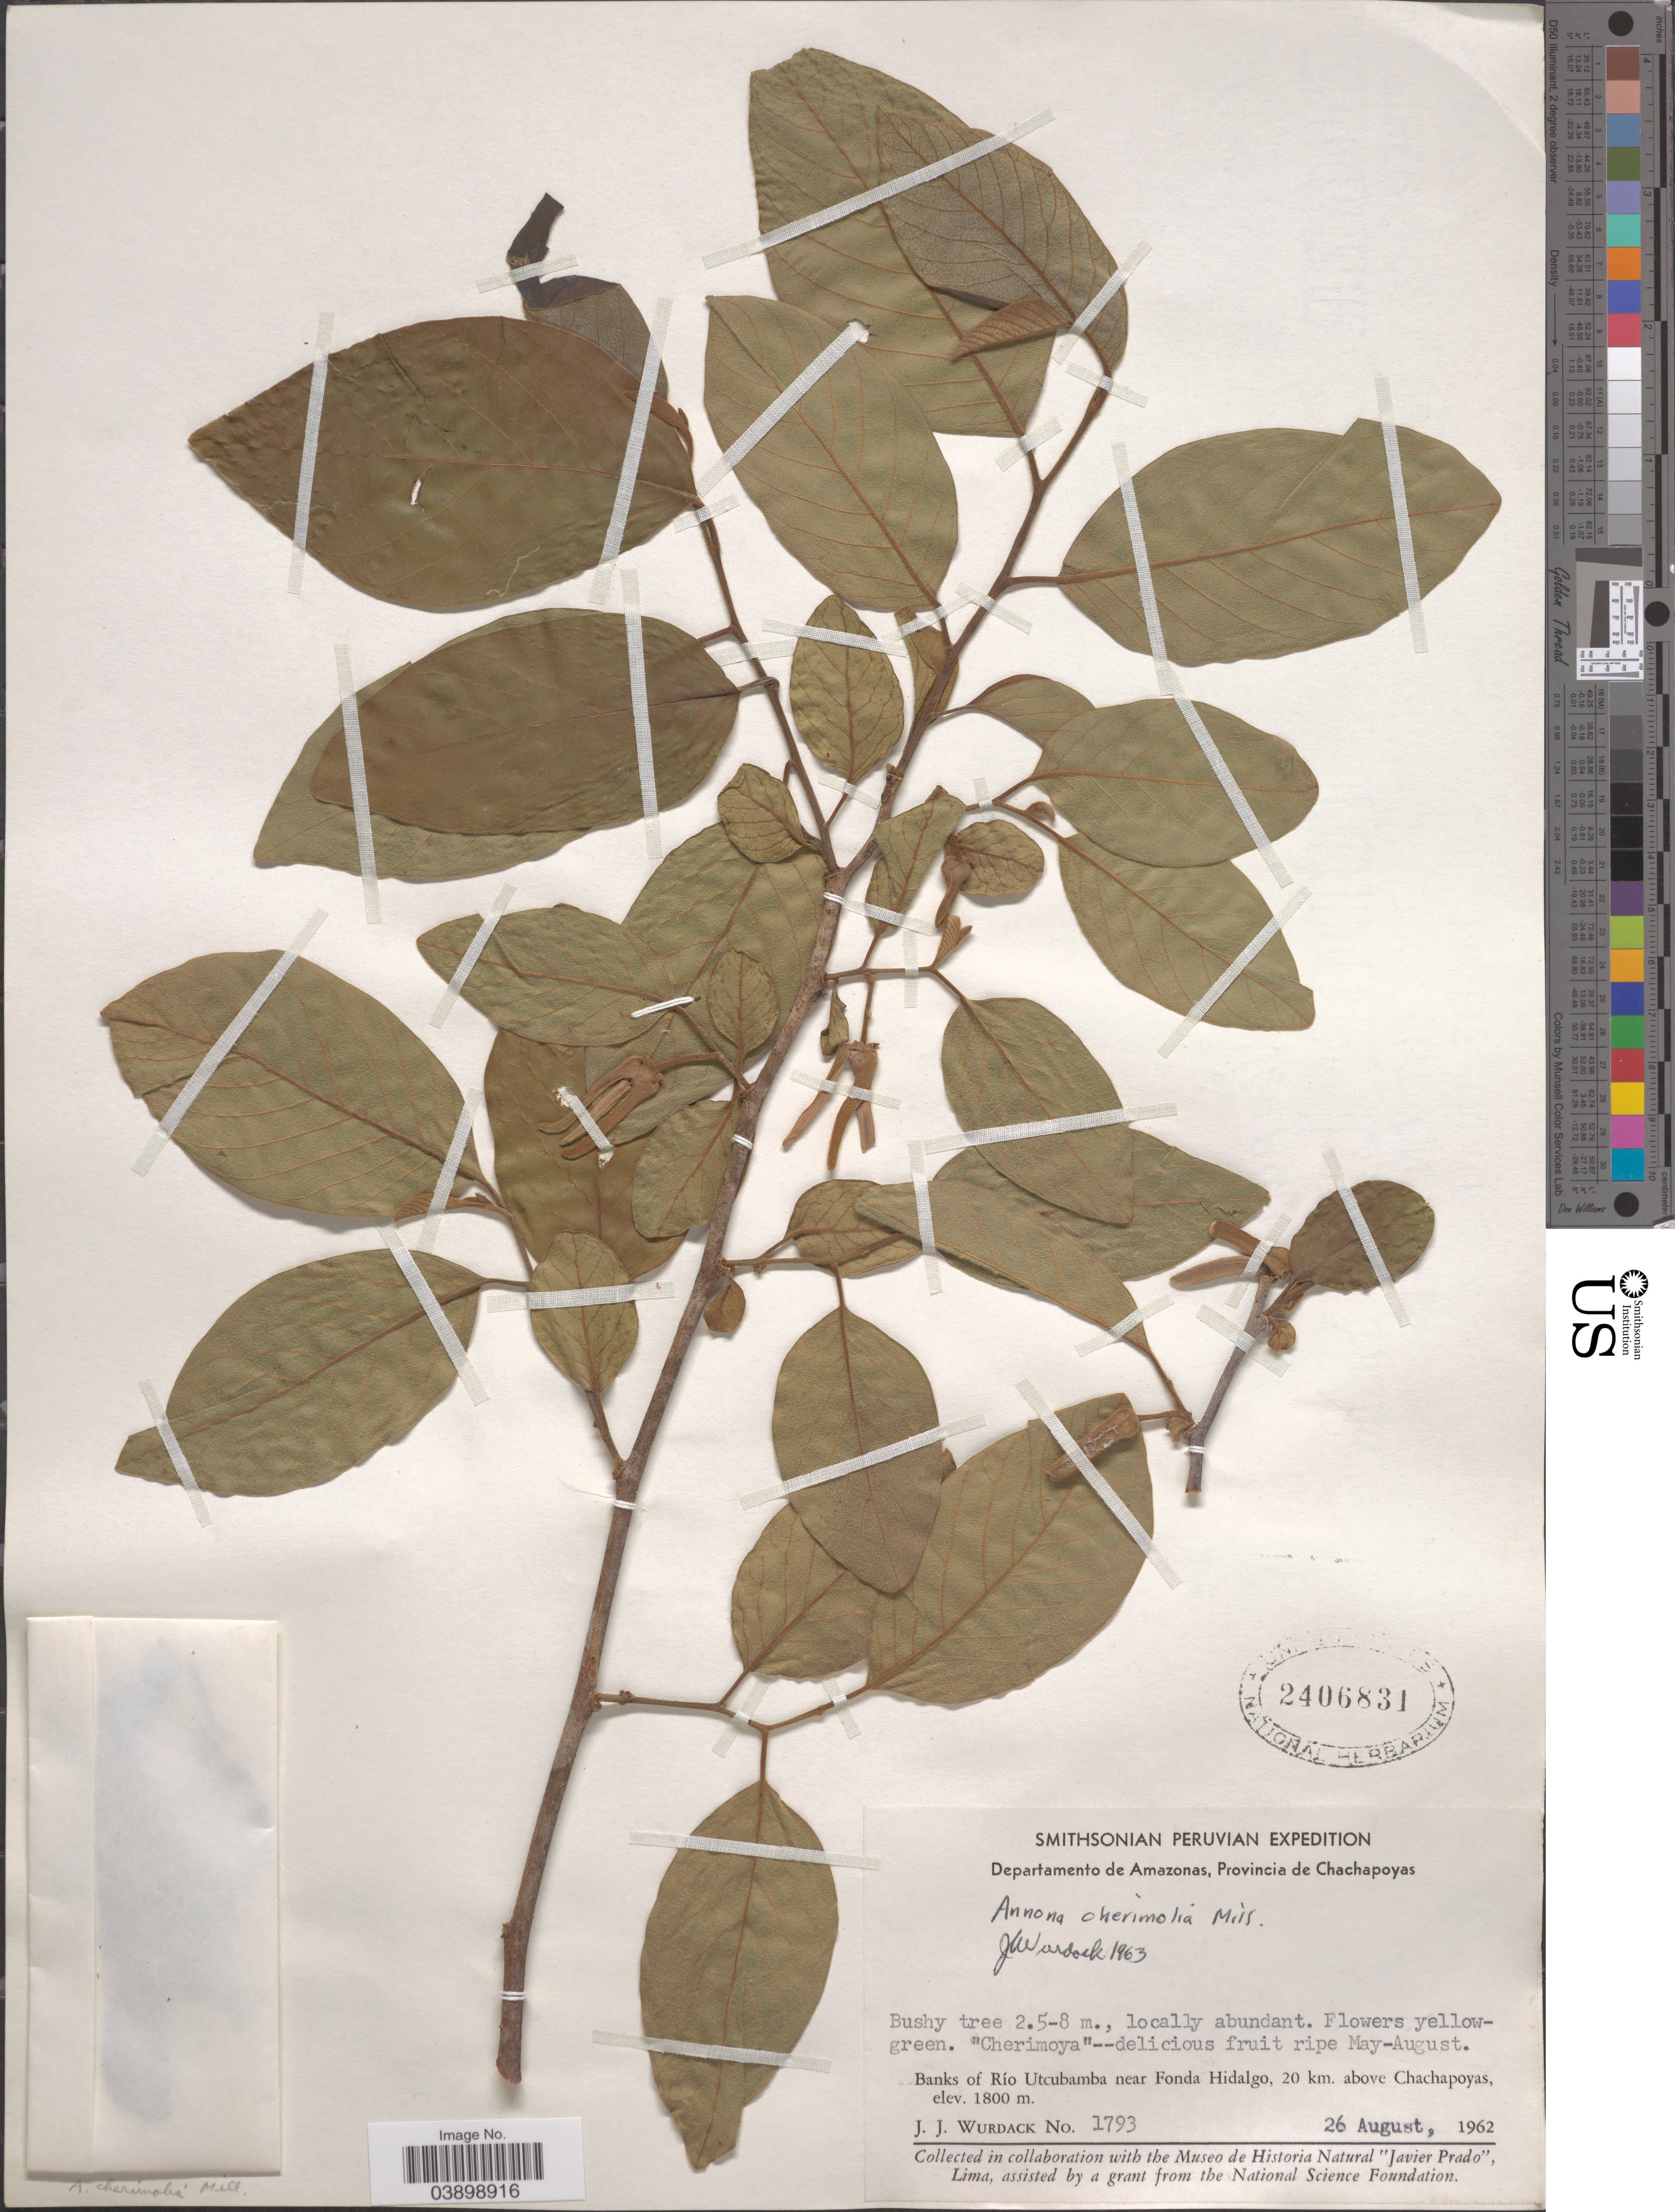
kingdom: Plantae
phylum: Tracheophyta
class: Magnoliopsida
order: Magnoliales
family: Annonaceae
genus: Annona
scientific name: Annona cherimola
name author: Mill.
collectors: J. J. Wurdack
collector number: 1793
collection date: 1962-08-26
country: Peru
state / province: Amazonas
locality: Departamento de Amazonas, Provincia de Chachapoyas. Banks of Río Utcubamba near Fondo Hidalgo, 20 km. above Chachapoyas.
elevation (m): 1800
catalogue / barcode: US 2406831